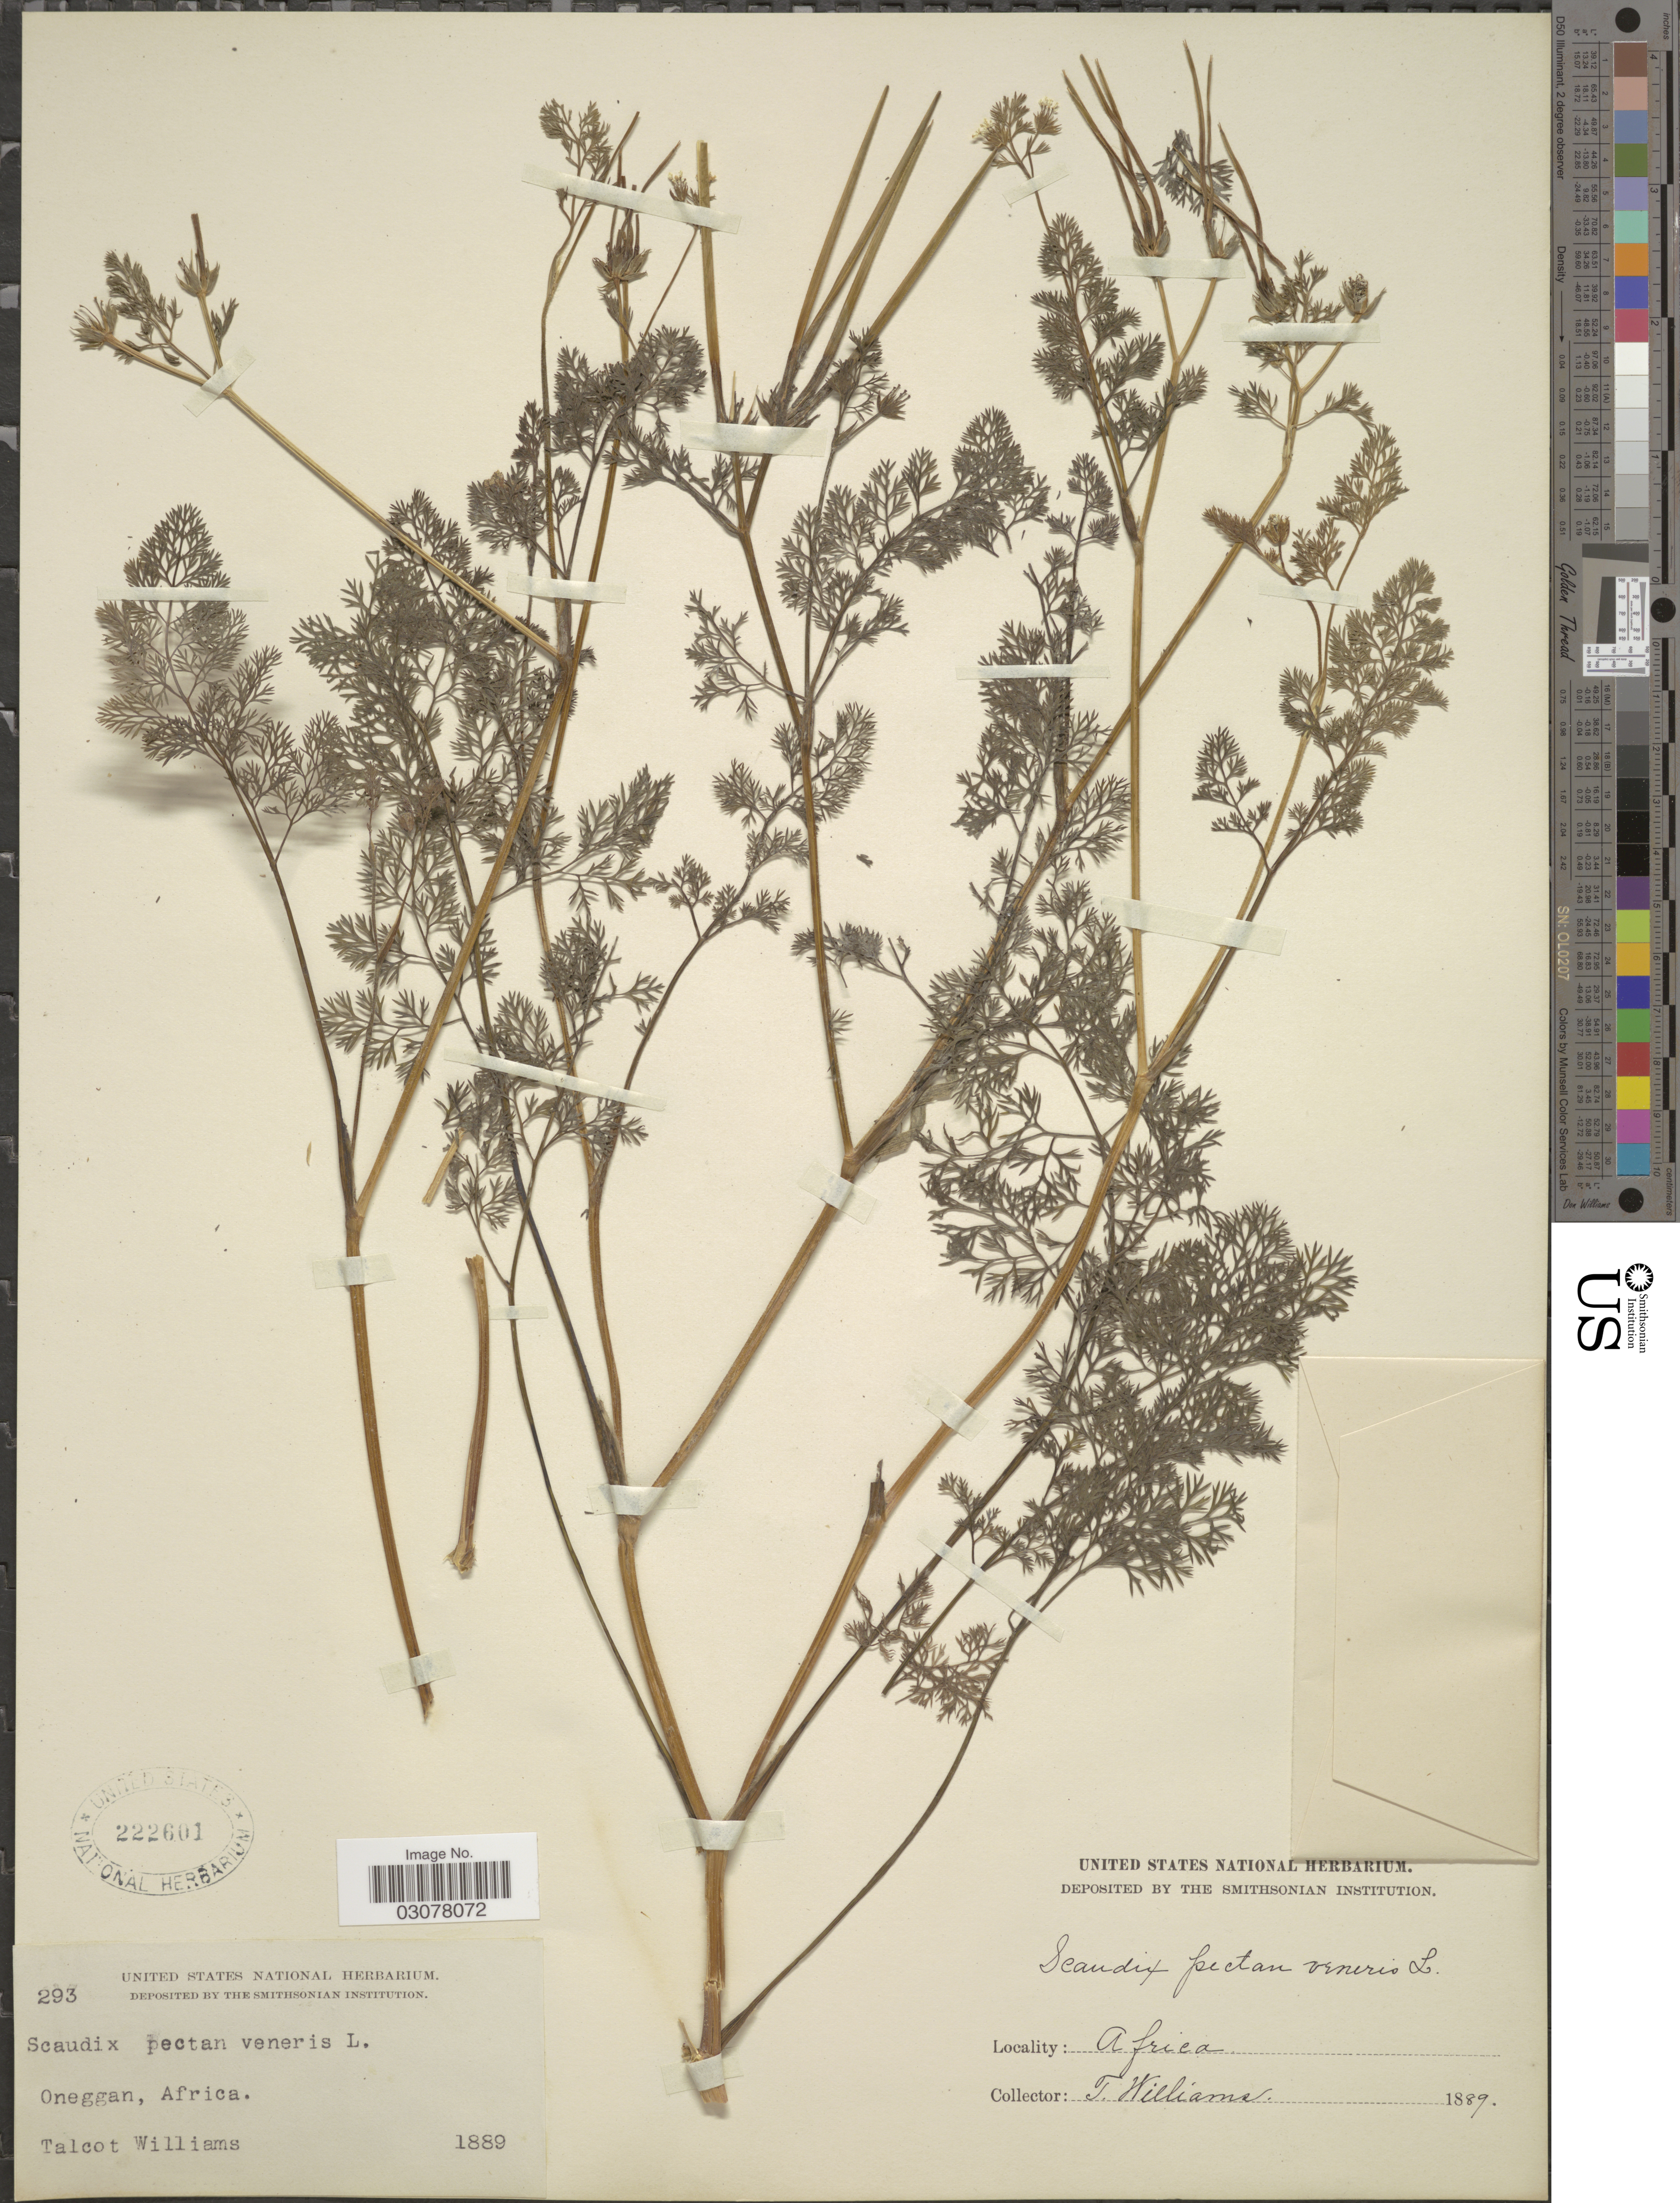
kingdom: Plantae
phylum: Tracheophyta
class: Magnoliopsida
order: Apiales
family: Apiaceae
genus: Scandix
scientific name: Scandix pecten-veneris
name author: L.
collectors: T. Williams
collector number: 293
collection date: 1889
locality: Oneggan, Africa.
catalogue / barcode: US 222601